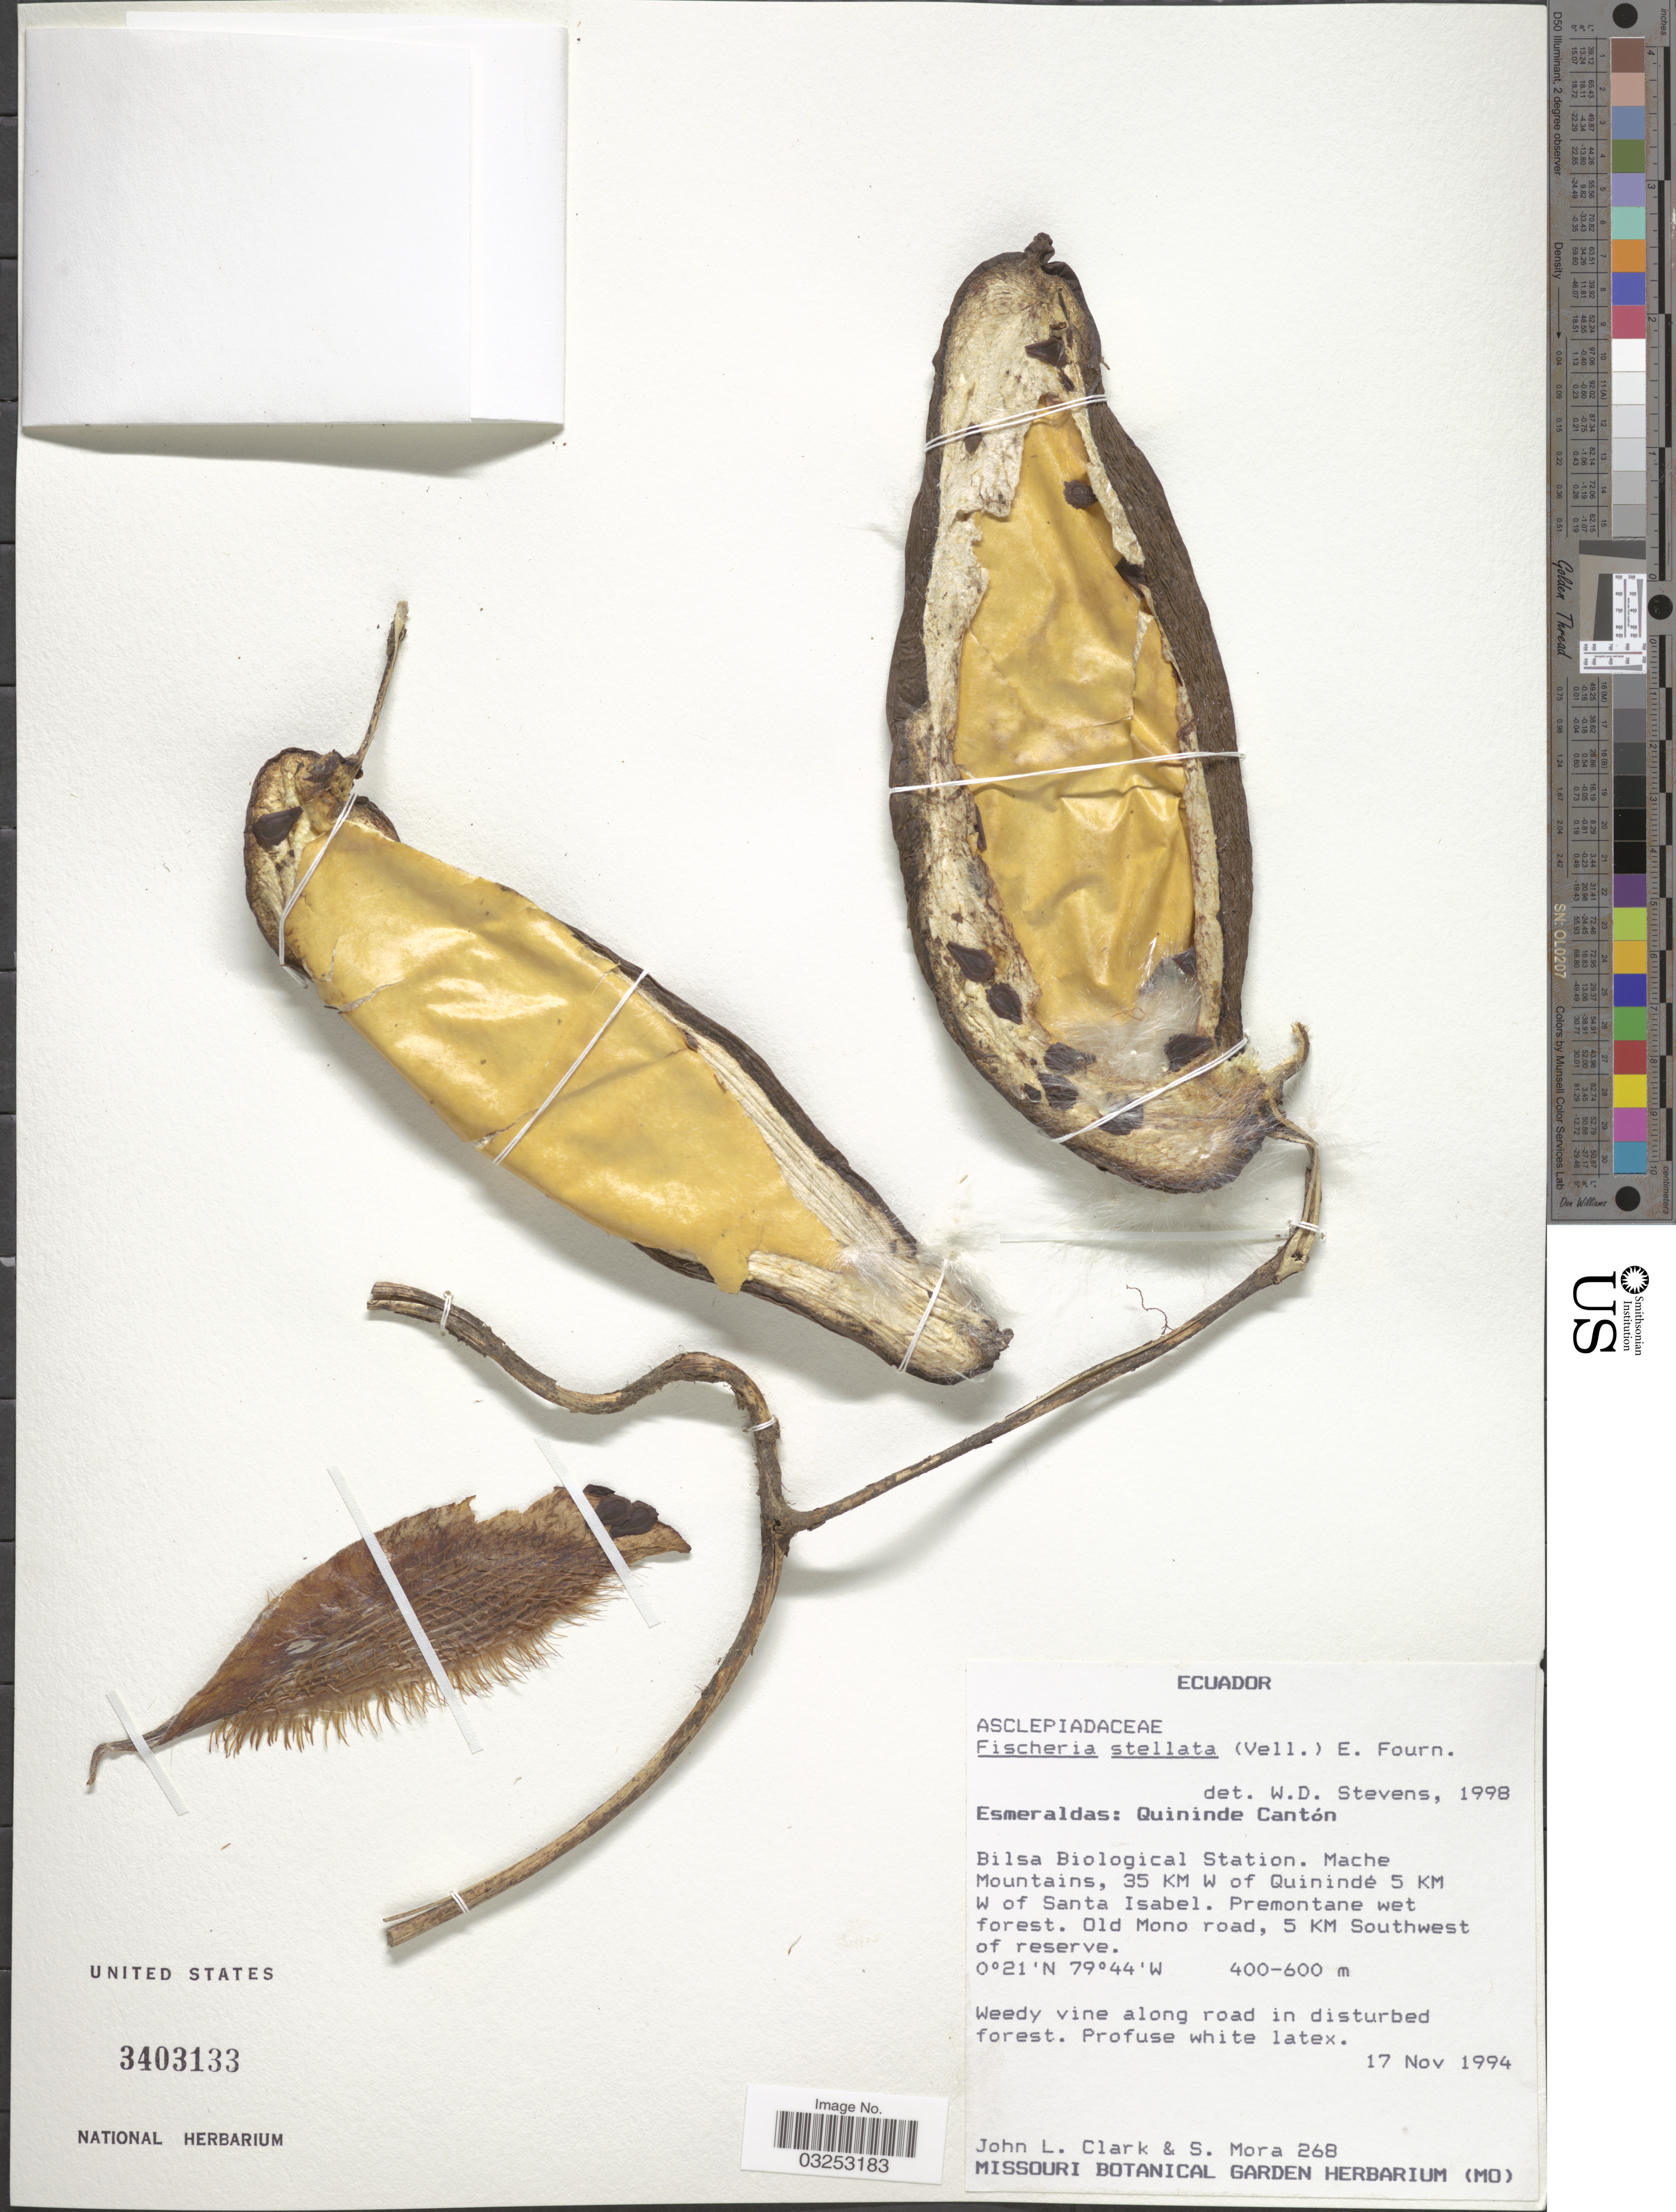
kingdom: Plantae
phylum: Tracheophyta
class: Magnoliopsida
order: Gentianales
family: Apocynaceae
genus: Fischeria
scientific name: Fischeria stellata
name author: (Vell.) E. Fourn.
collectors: J. L. Clark & S. Mora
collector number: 268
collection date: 1994-11-17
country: Ecuador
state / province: Esmeraldas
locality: Quininde Cantón, Bilsa Biological Station. Mache Mountains, 35 KM W of Quinindé 5 KM W of Santa Isabel. Premontane wet forest. Old Mono road, 5 KM Southwest of reserve.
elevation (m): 400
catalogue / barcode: US 3403133